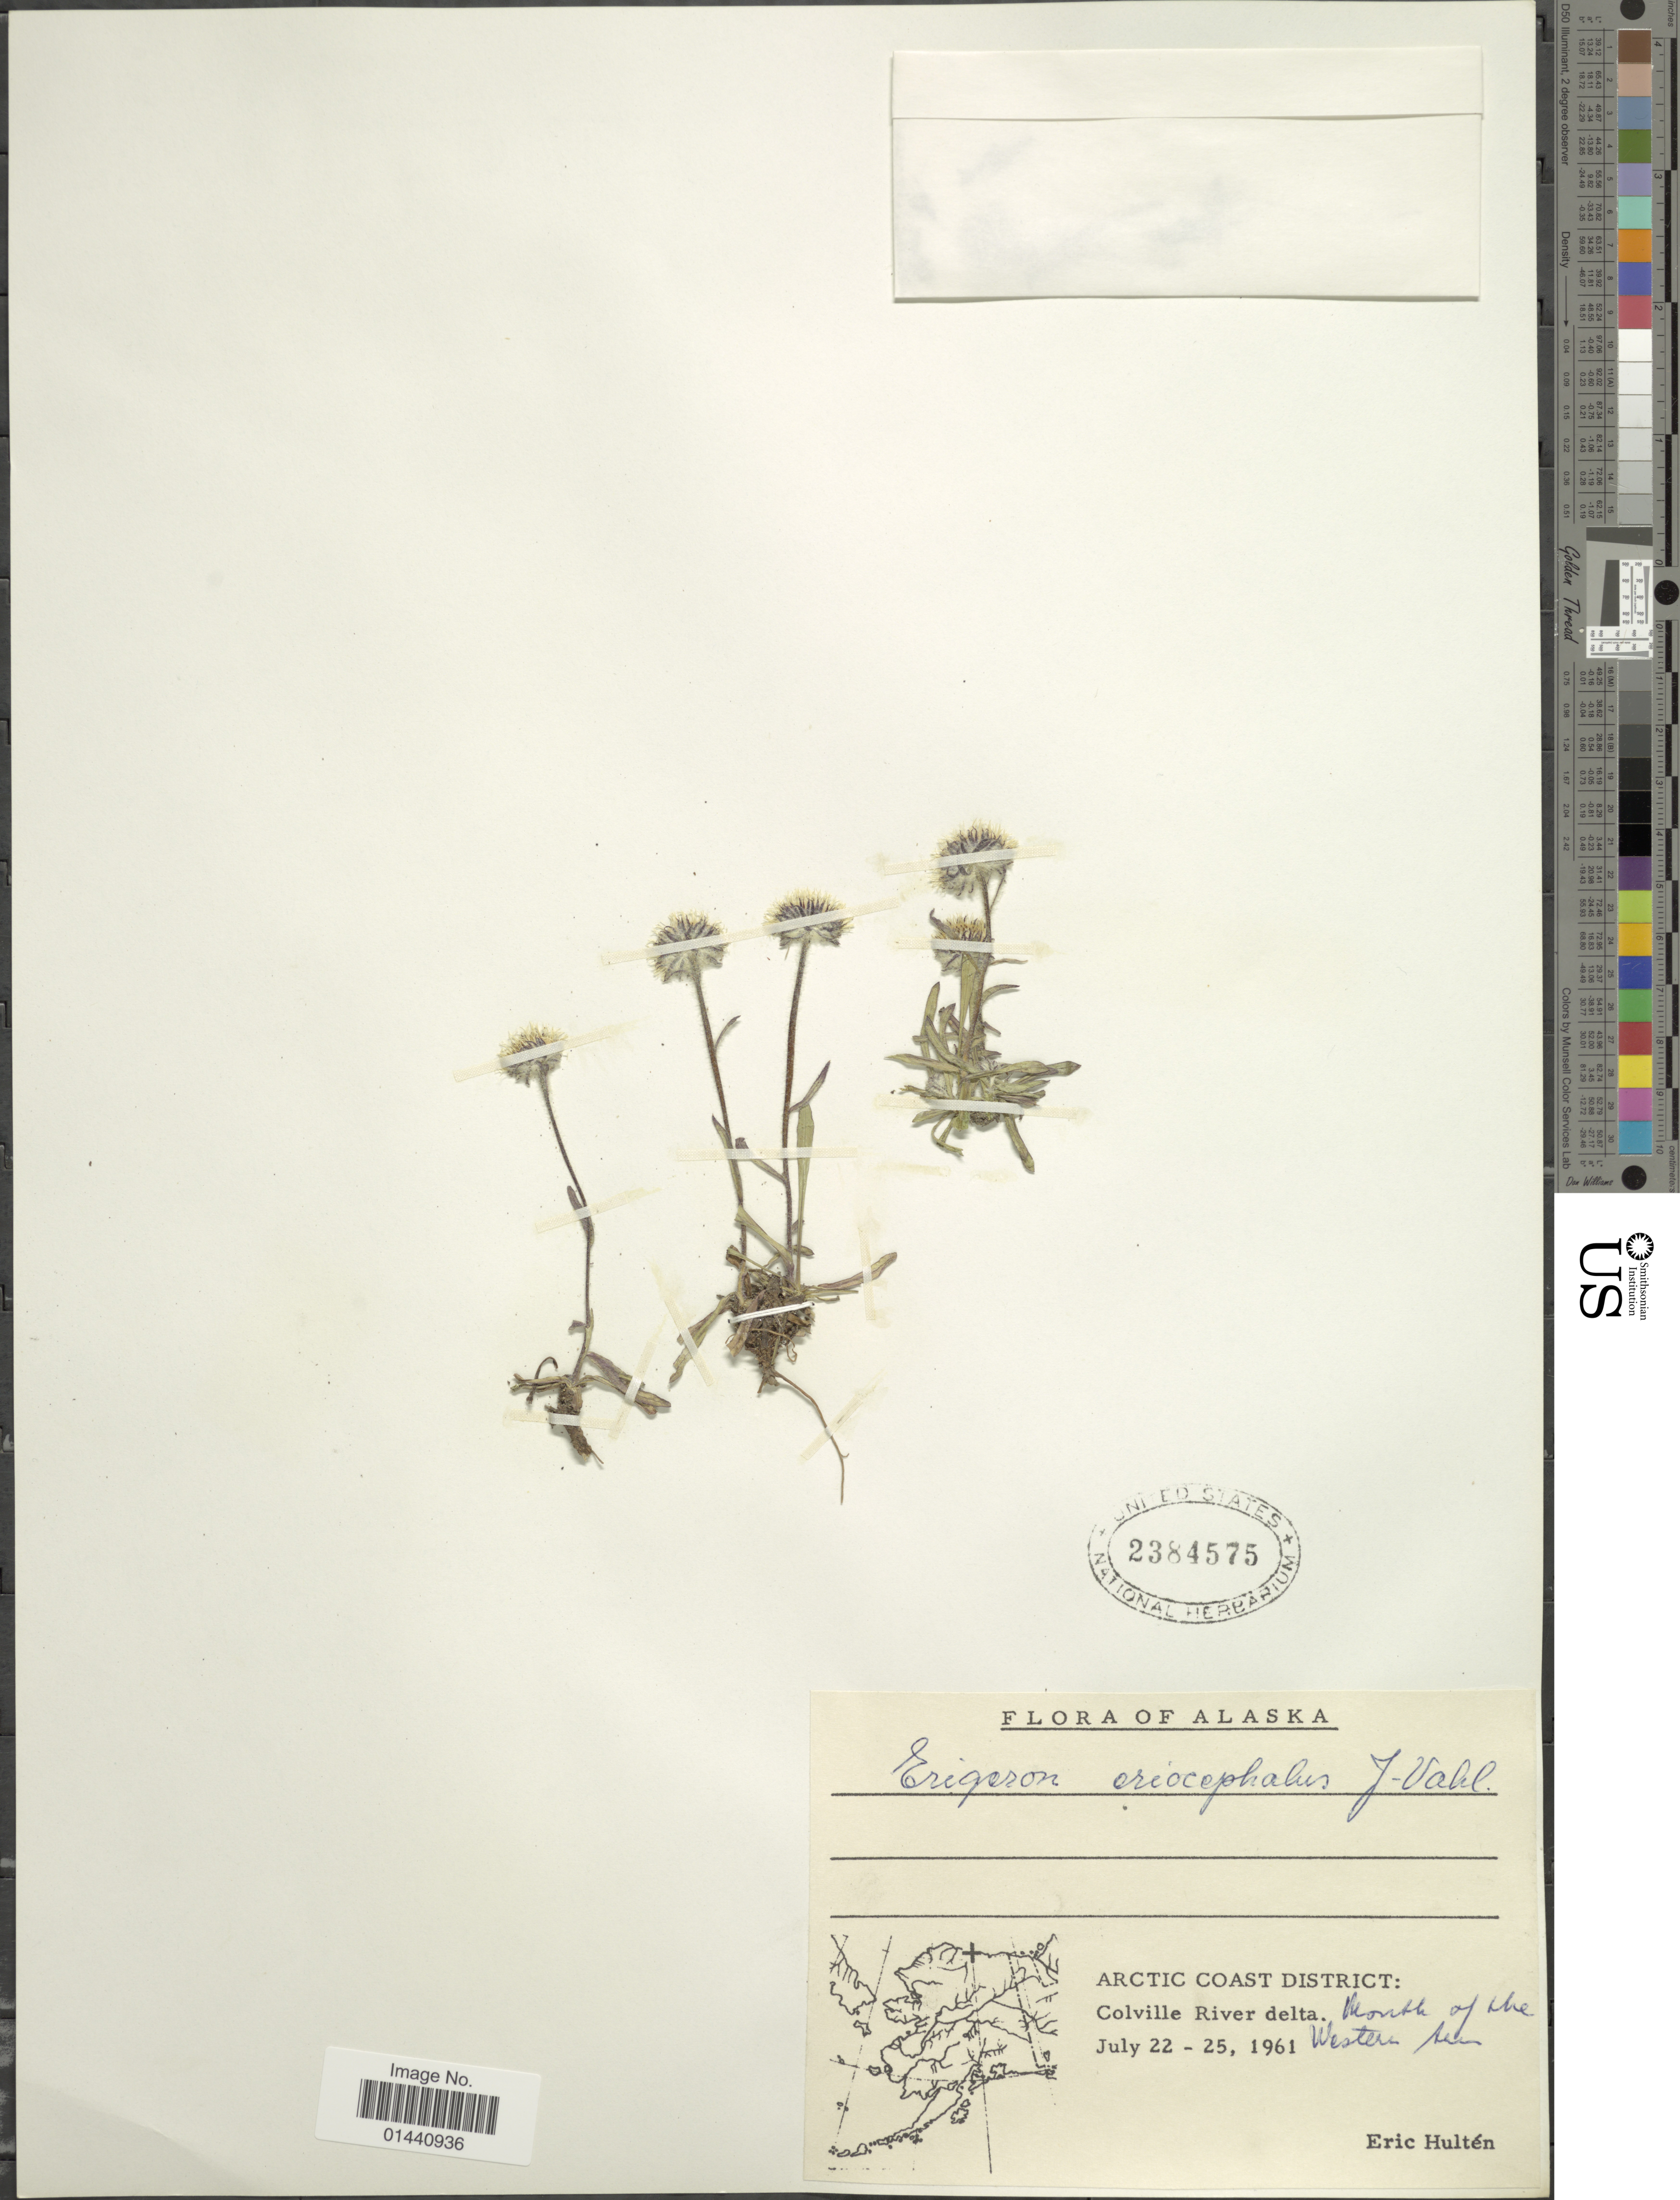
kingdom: Plantae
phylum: Tracheophyta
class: Magnoliopsida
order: Asterales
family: Asteraceae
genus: Erigeron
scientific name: Erigeron eriocephalus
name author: J. Vahl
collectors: E. G. Hultén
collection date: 1961-05-22/1961-07-25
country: United States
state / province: Alaska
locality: Arctic Coast District. Colville River delta. Mouth of the Western Arm.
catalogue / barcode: US 2384575